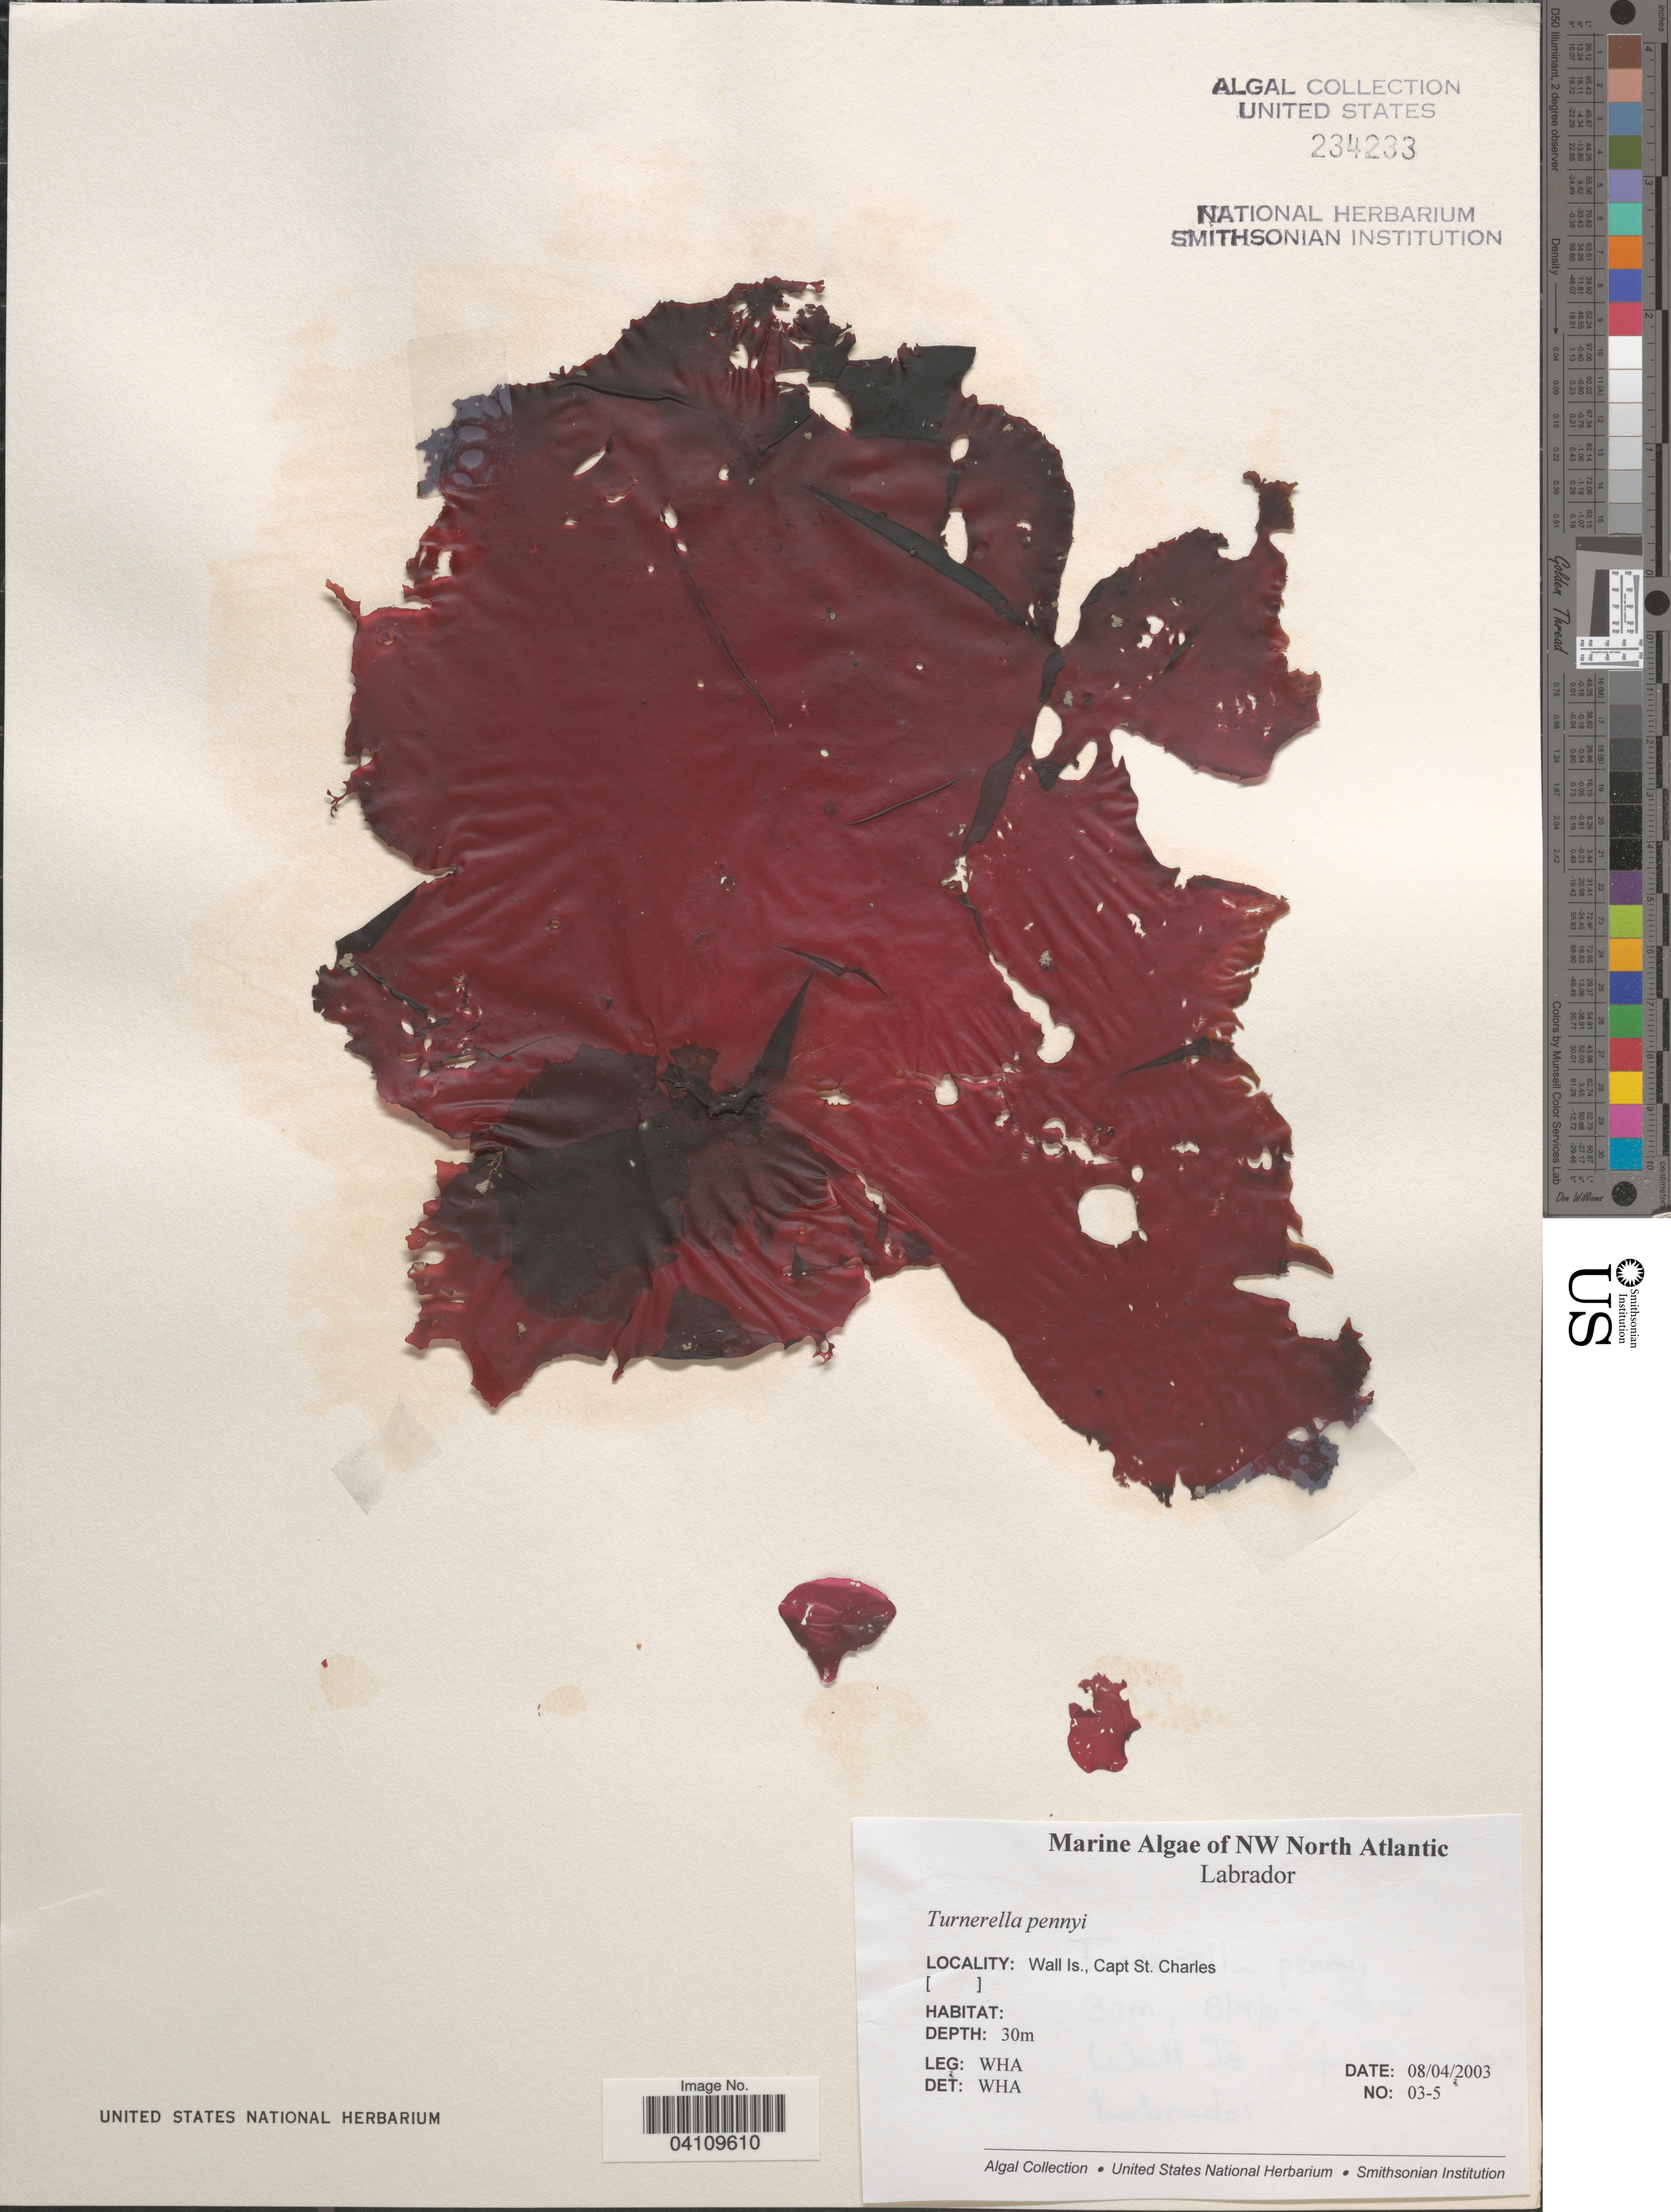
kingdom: Plantae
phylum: Rhodophyta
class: Florideophyceae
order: Gigartinales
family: Furcellariaceae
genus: Turnerella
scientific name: Turnerella pennyi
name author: (Harv.) F. Schmitz in Rosenv.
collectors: W. H. Adey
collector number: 03-5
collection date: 2003-04-08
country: Canada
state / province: Newfoundland and Labrador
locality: NW North Atlantic. Labrador. Wall Is., Capt St. Charles.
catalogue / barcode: US 234233